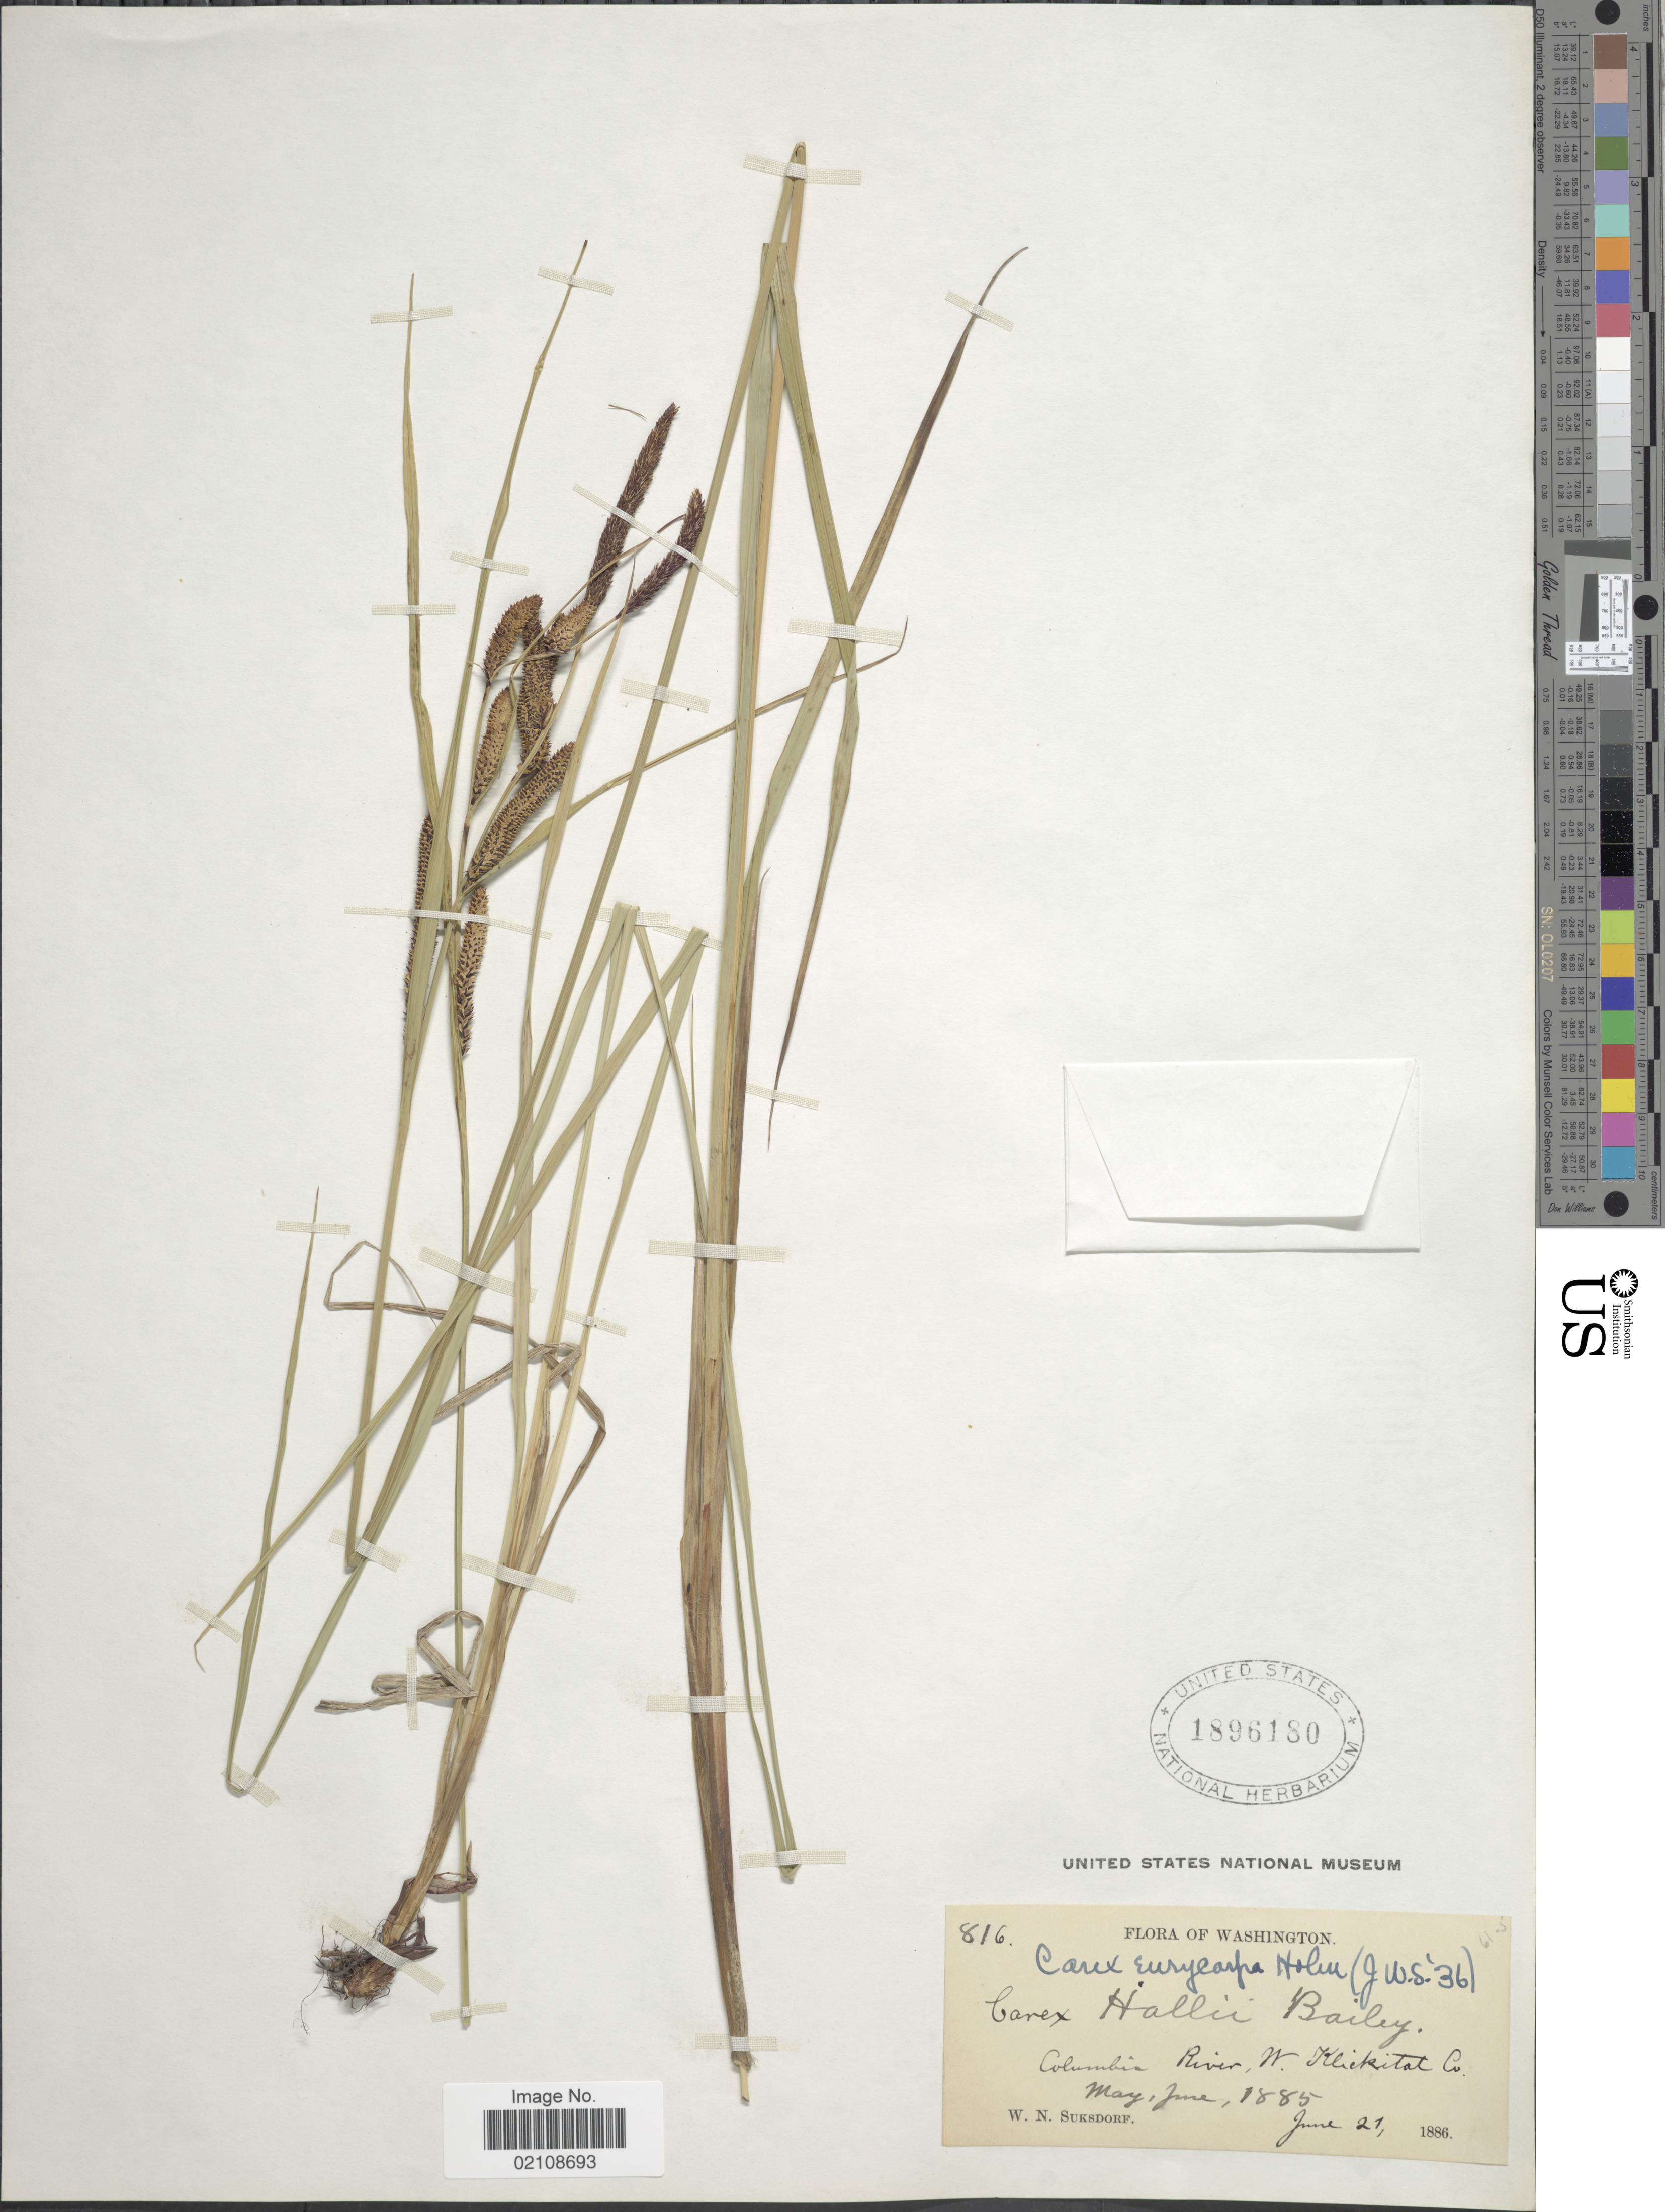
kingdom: Plantae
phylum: Tracheophyta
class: Liliopsida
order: Poales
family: Cyperaceae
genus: Carex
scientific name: Carex angustata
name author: Boott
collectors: W. N. Suksdorf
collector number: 816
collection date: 1886-06-21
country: United States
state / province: Washington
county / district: Klickitat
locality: Columbia River, W. Klickitat Co.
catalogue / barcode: US 1896180